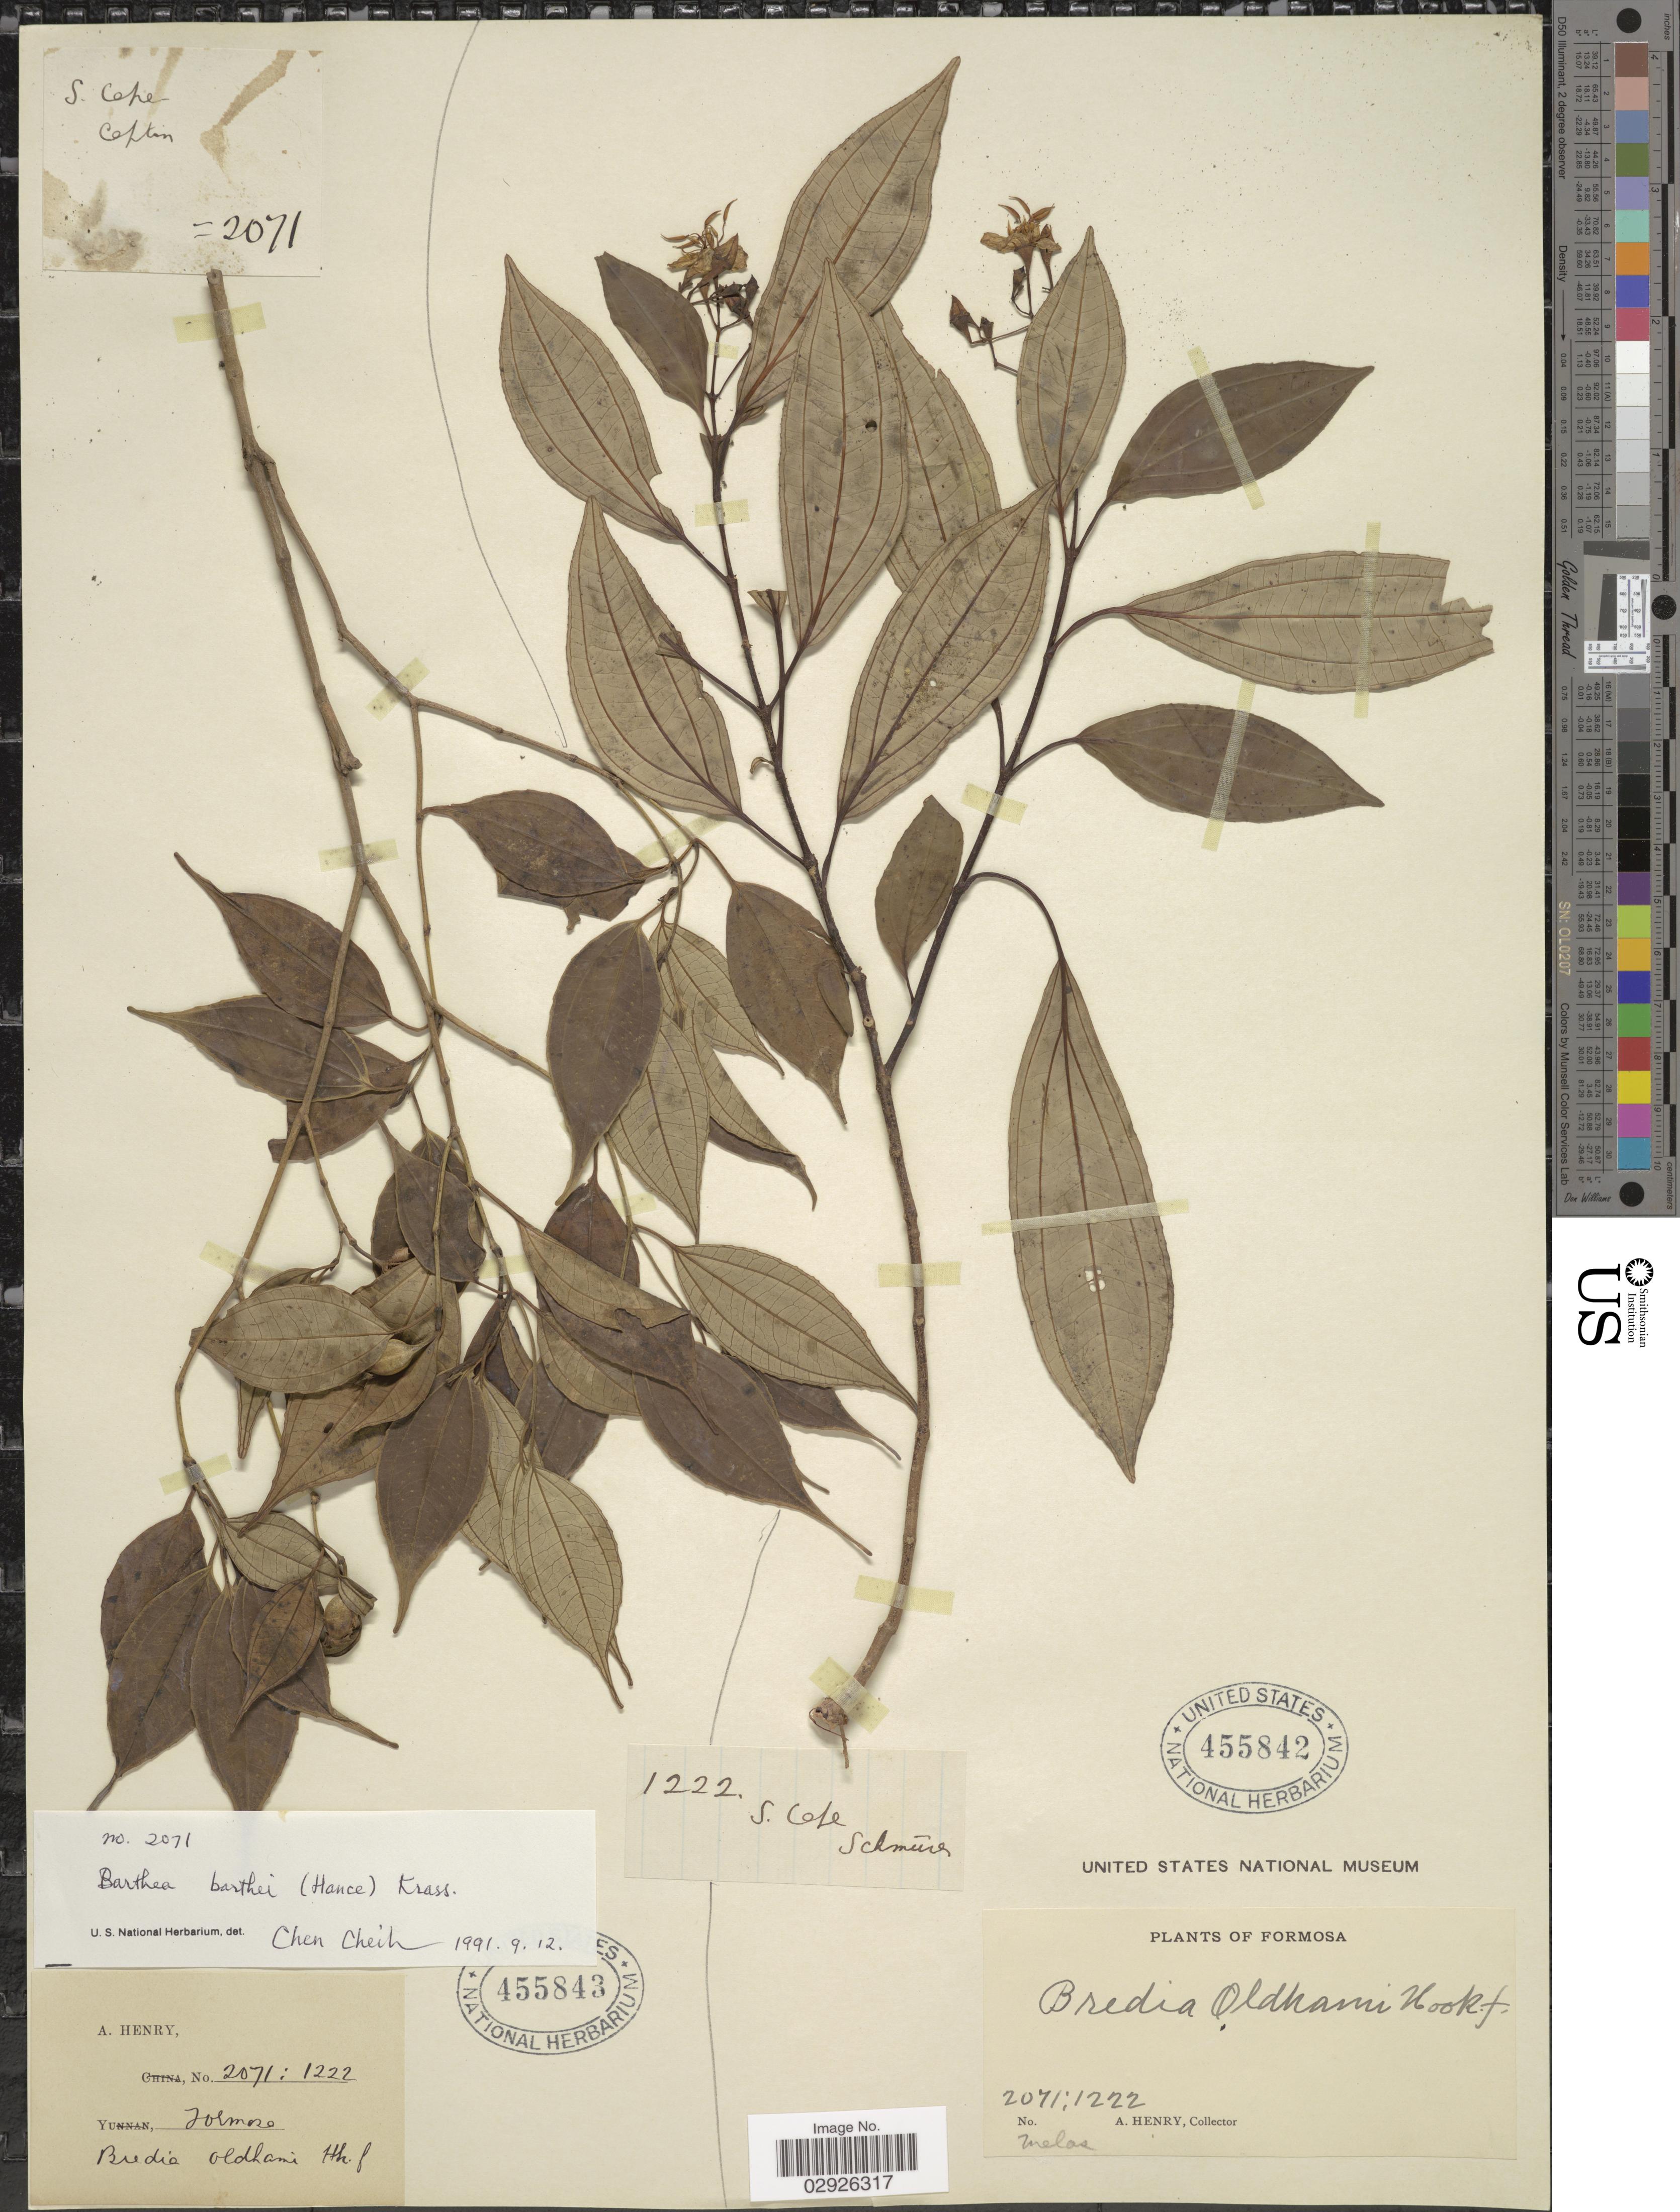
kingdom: Plantae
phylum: Tracheophyta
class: Magnoliopsida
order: Myrtales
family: Melastomataceae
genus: Barthea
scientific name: Barthea barthei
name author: (Hance ex Benth.) Krasser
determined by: Cheih, Chen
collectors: A. Henry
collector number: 2071:1222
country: Taiwan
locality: Formosa.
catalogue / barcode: US 455843